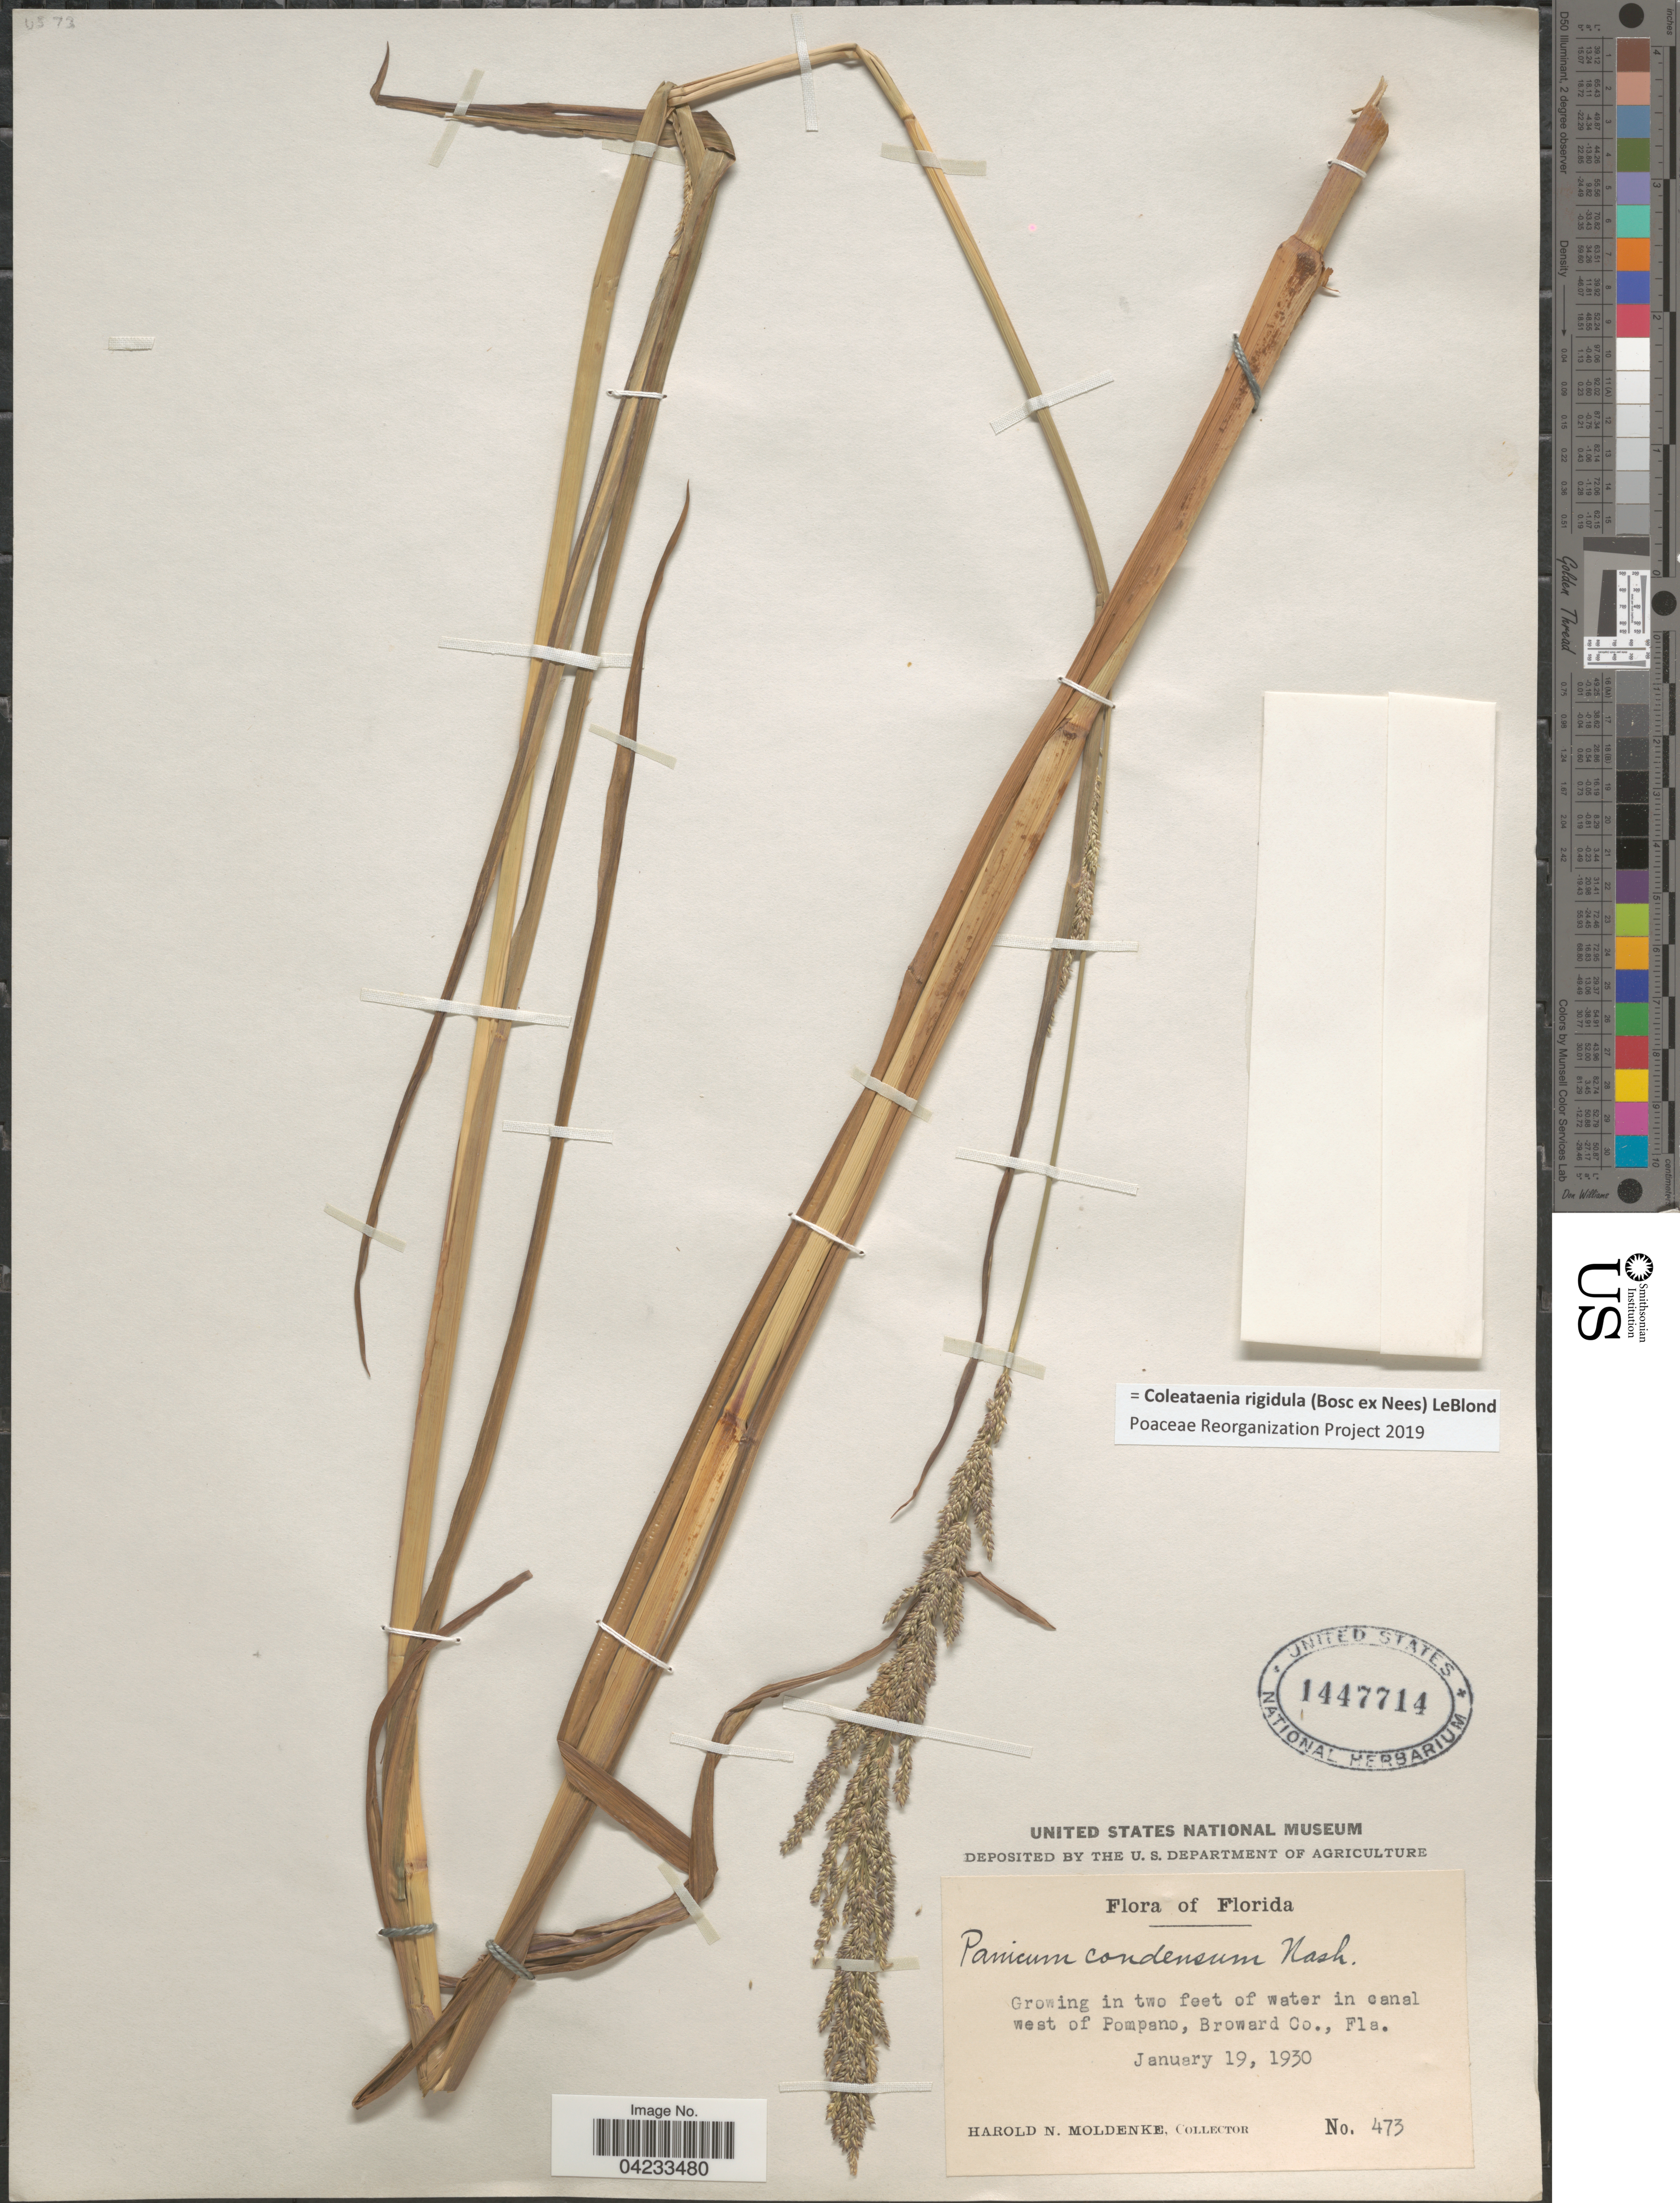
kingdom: Plantae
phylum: Tracheophyta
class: Liliopsida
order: Poales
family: Poaceae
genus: Coleataenia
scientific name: Coleataenia rigidula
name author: (Bosc ex Nees) LeBlond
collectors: H. N. Moldenke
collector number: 473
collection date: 1930-01-19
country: United States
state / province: Florida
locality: Growing in two feet of water in canal west of Pompano, Broward Co.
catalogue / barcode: US 1447714